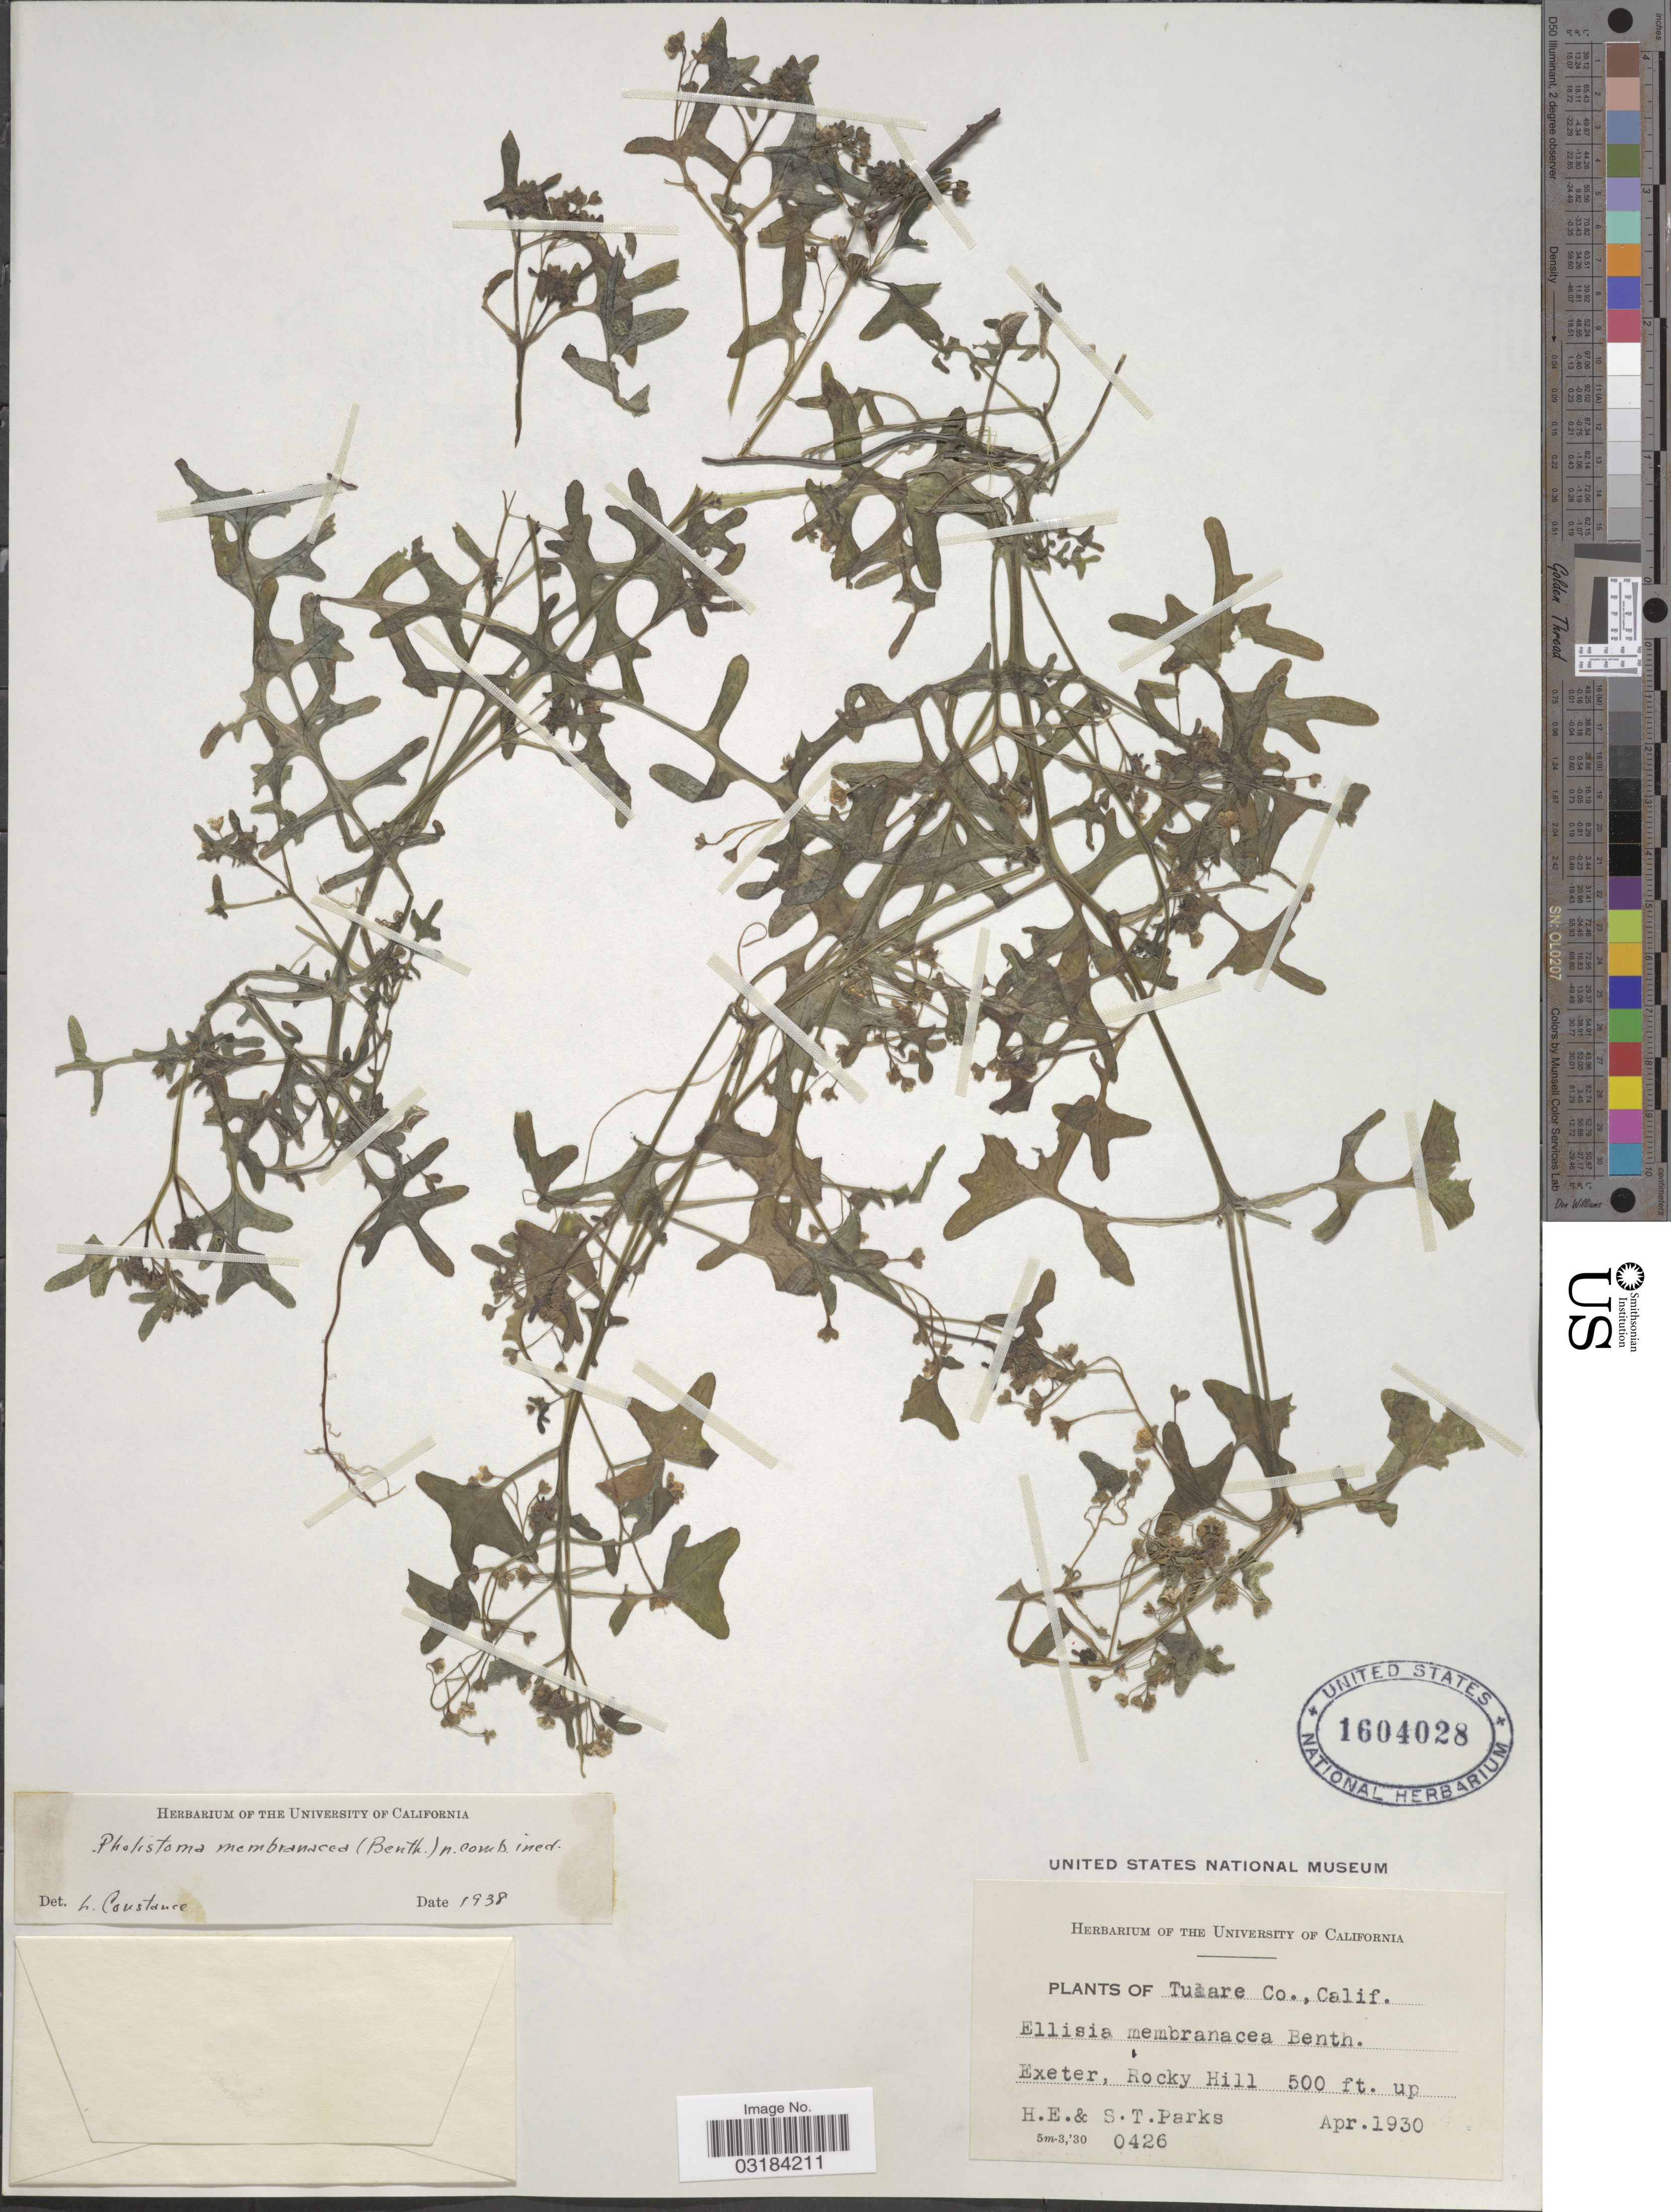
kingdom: Plantae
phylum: Tracheophyta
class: Magnoliopsida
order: Boraginales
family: Hydrophyllaceae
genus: Pholistoma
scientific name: Pholistoma membranaceum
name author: (Benth.) Constance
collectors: H. E. Parks & S. Parks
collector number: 0426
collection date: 1930-04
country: United States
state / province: California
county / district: Tulare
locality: Tulare Co. Exeter, Rocky Hill.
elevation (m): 152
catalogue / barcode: US 1604028